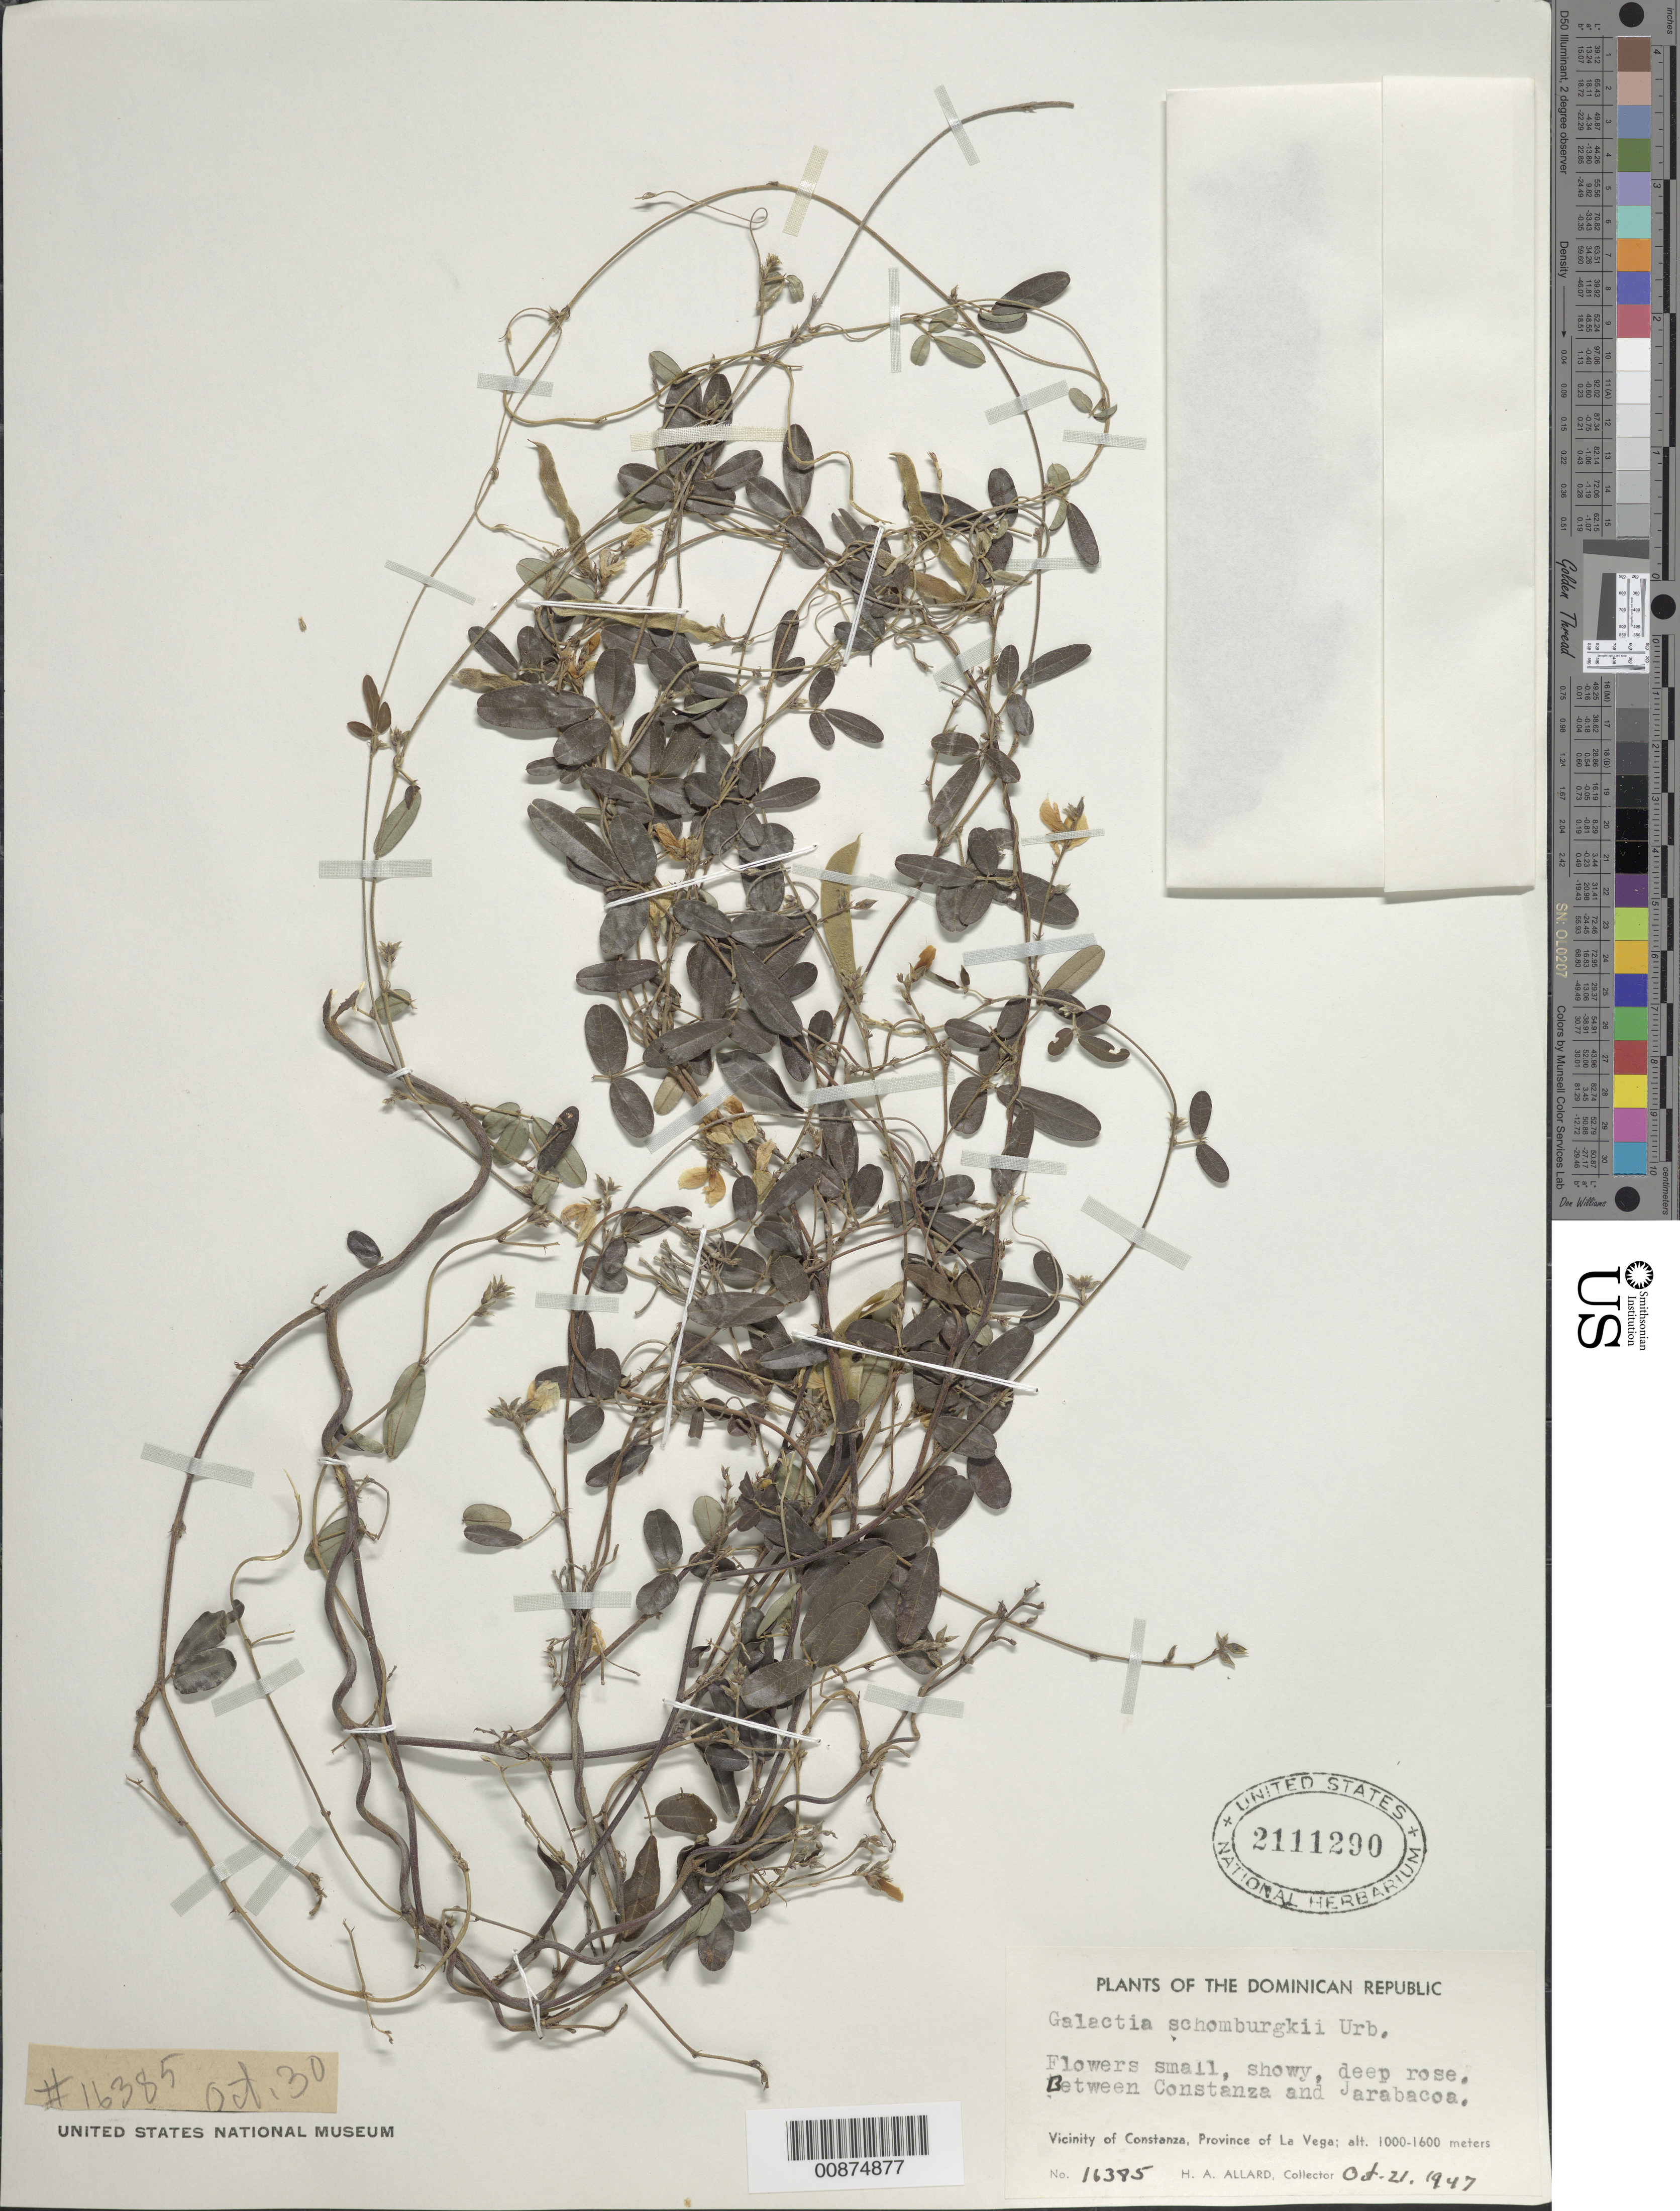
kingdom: Plantae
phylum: Tracheophyta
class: Magnoliopsida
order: Fabales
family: Fabaceae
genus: Galactia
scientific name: Galactia schomburgkii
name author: Urb.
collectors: H. A. Allard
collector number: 16385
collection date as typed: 21 Oct 1947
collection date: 1947-10-21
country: Dominican Republic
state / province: La Vega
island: Hispaniola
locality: Between Constanza and Jarabacoa.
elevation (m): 1000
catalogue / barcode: US 2111290